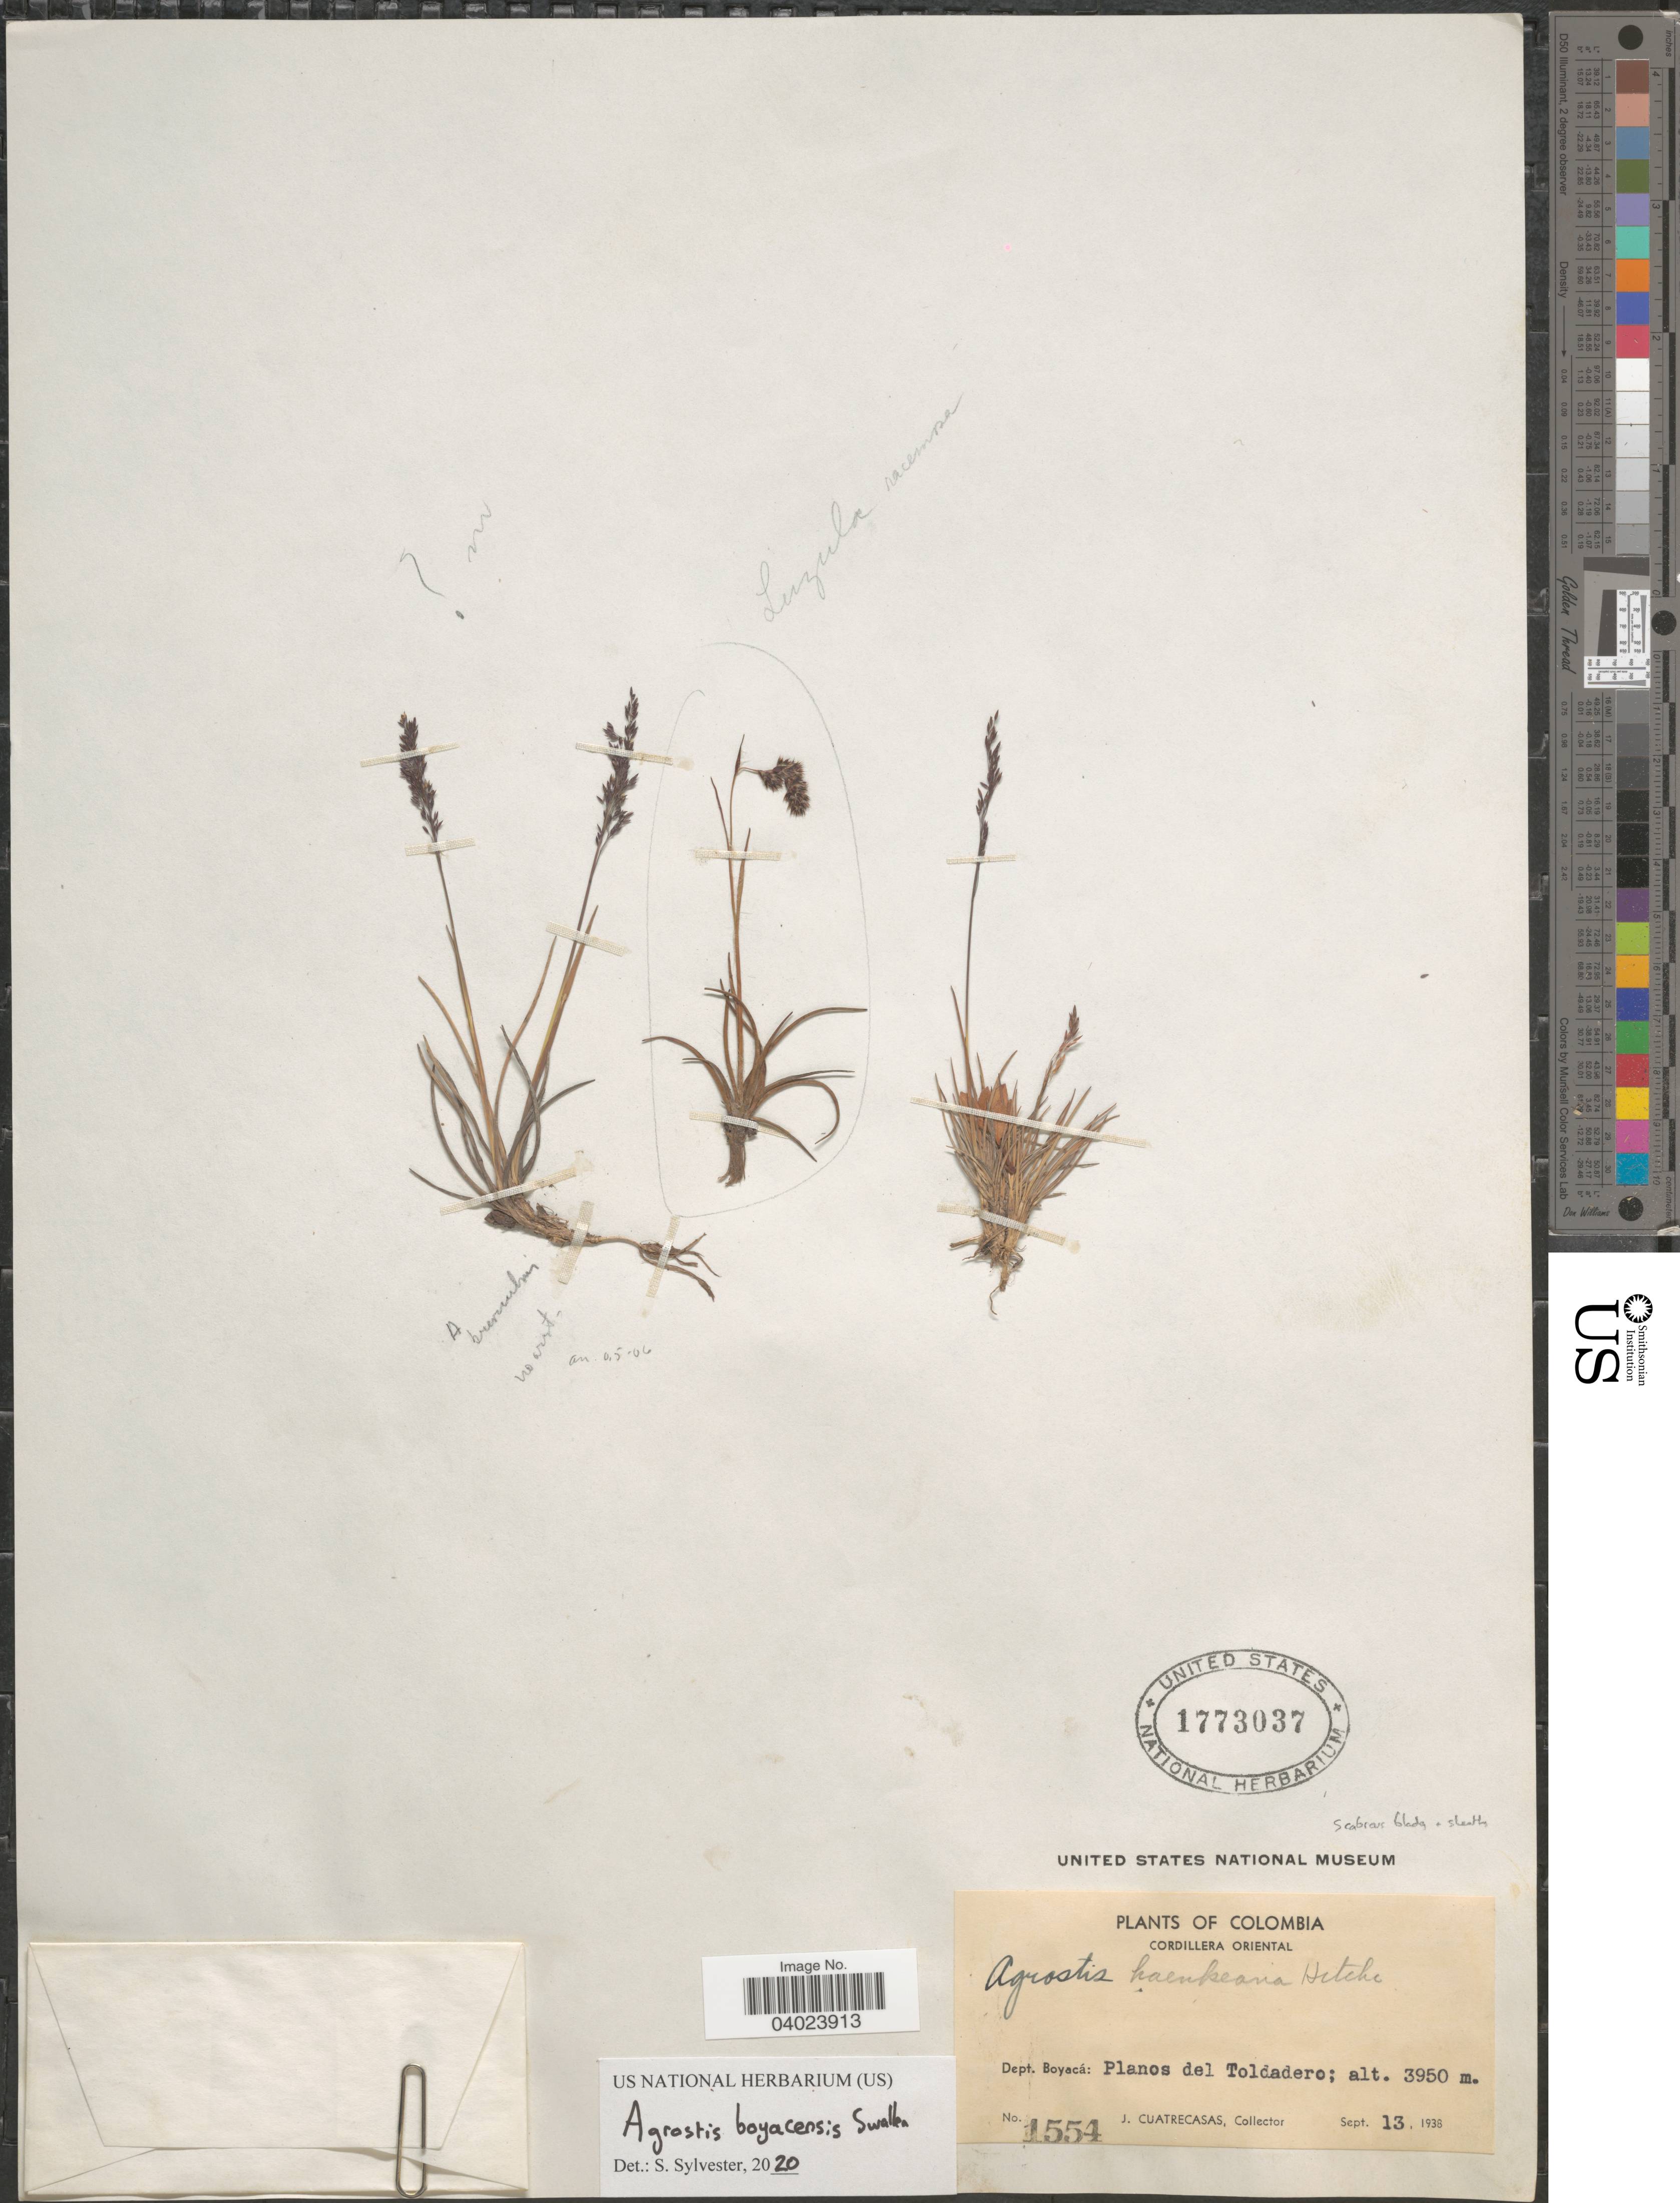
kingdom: Plantae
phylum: Tracheophyta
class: Liliopsida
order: Poales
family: Poaceae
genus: Agrostis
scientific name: Agrostis boyacensis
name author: Swallen & García-Barr.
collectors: J. Cuatrecasas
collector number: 1554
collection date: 1938-09-13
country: Colombia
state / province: Boyacá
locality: Cordillera Oriental. Dept. Boyacá: Planos del Toldadero.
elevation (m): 3950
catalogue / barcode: US 1773037